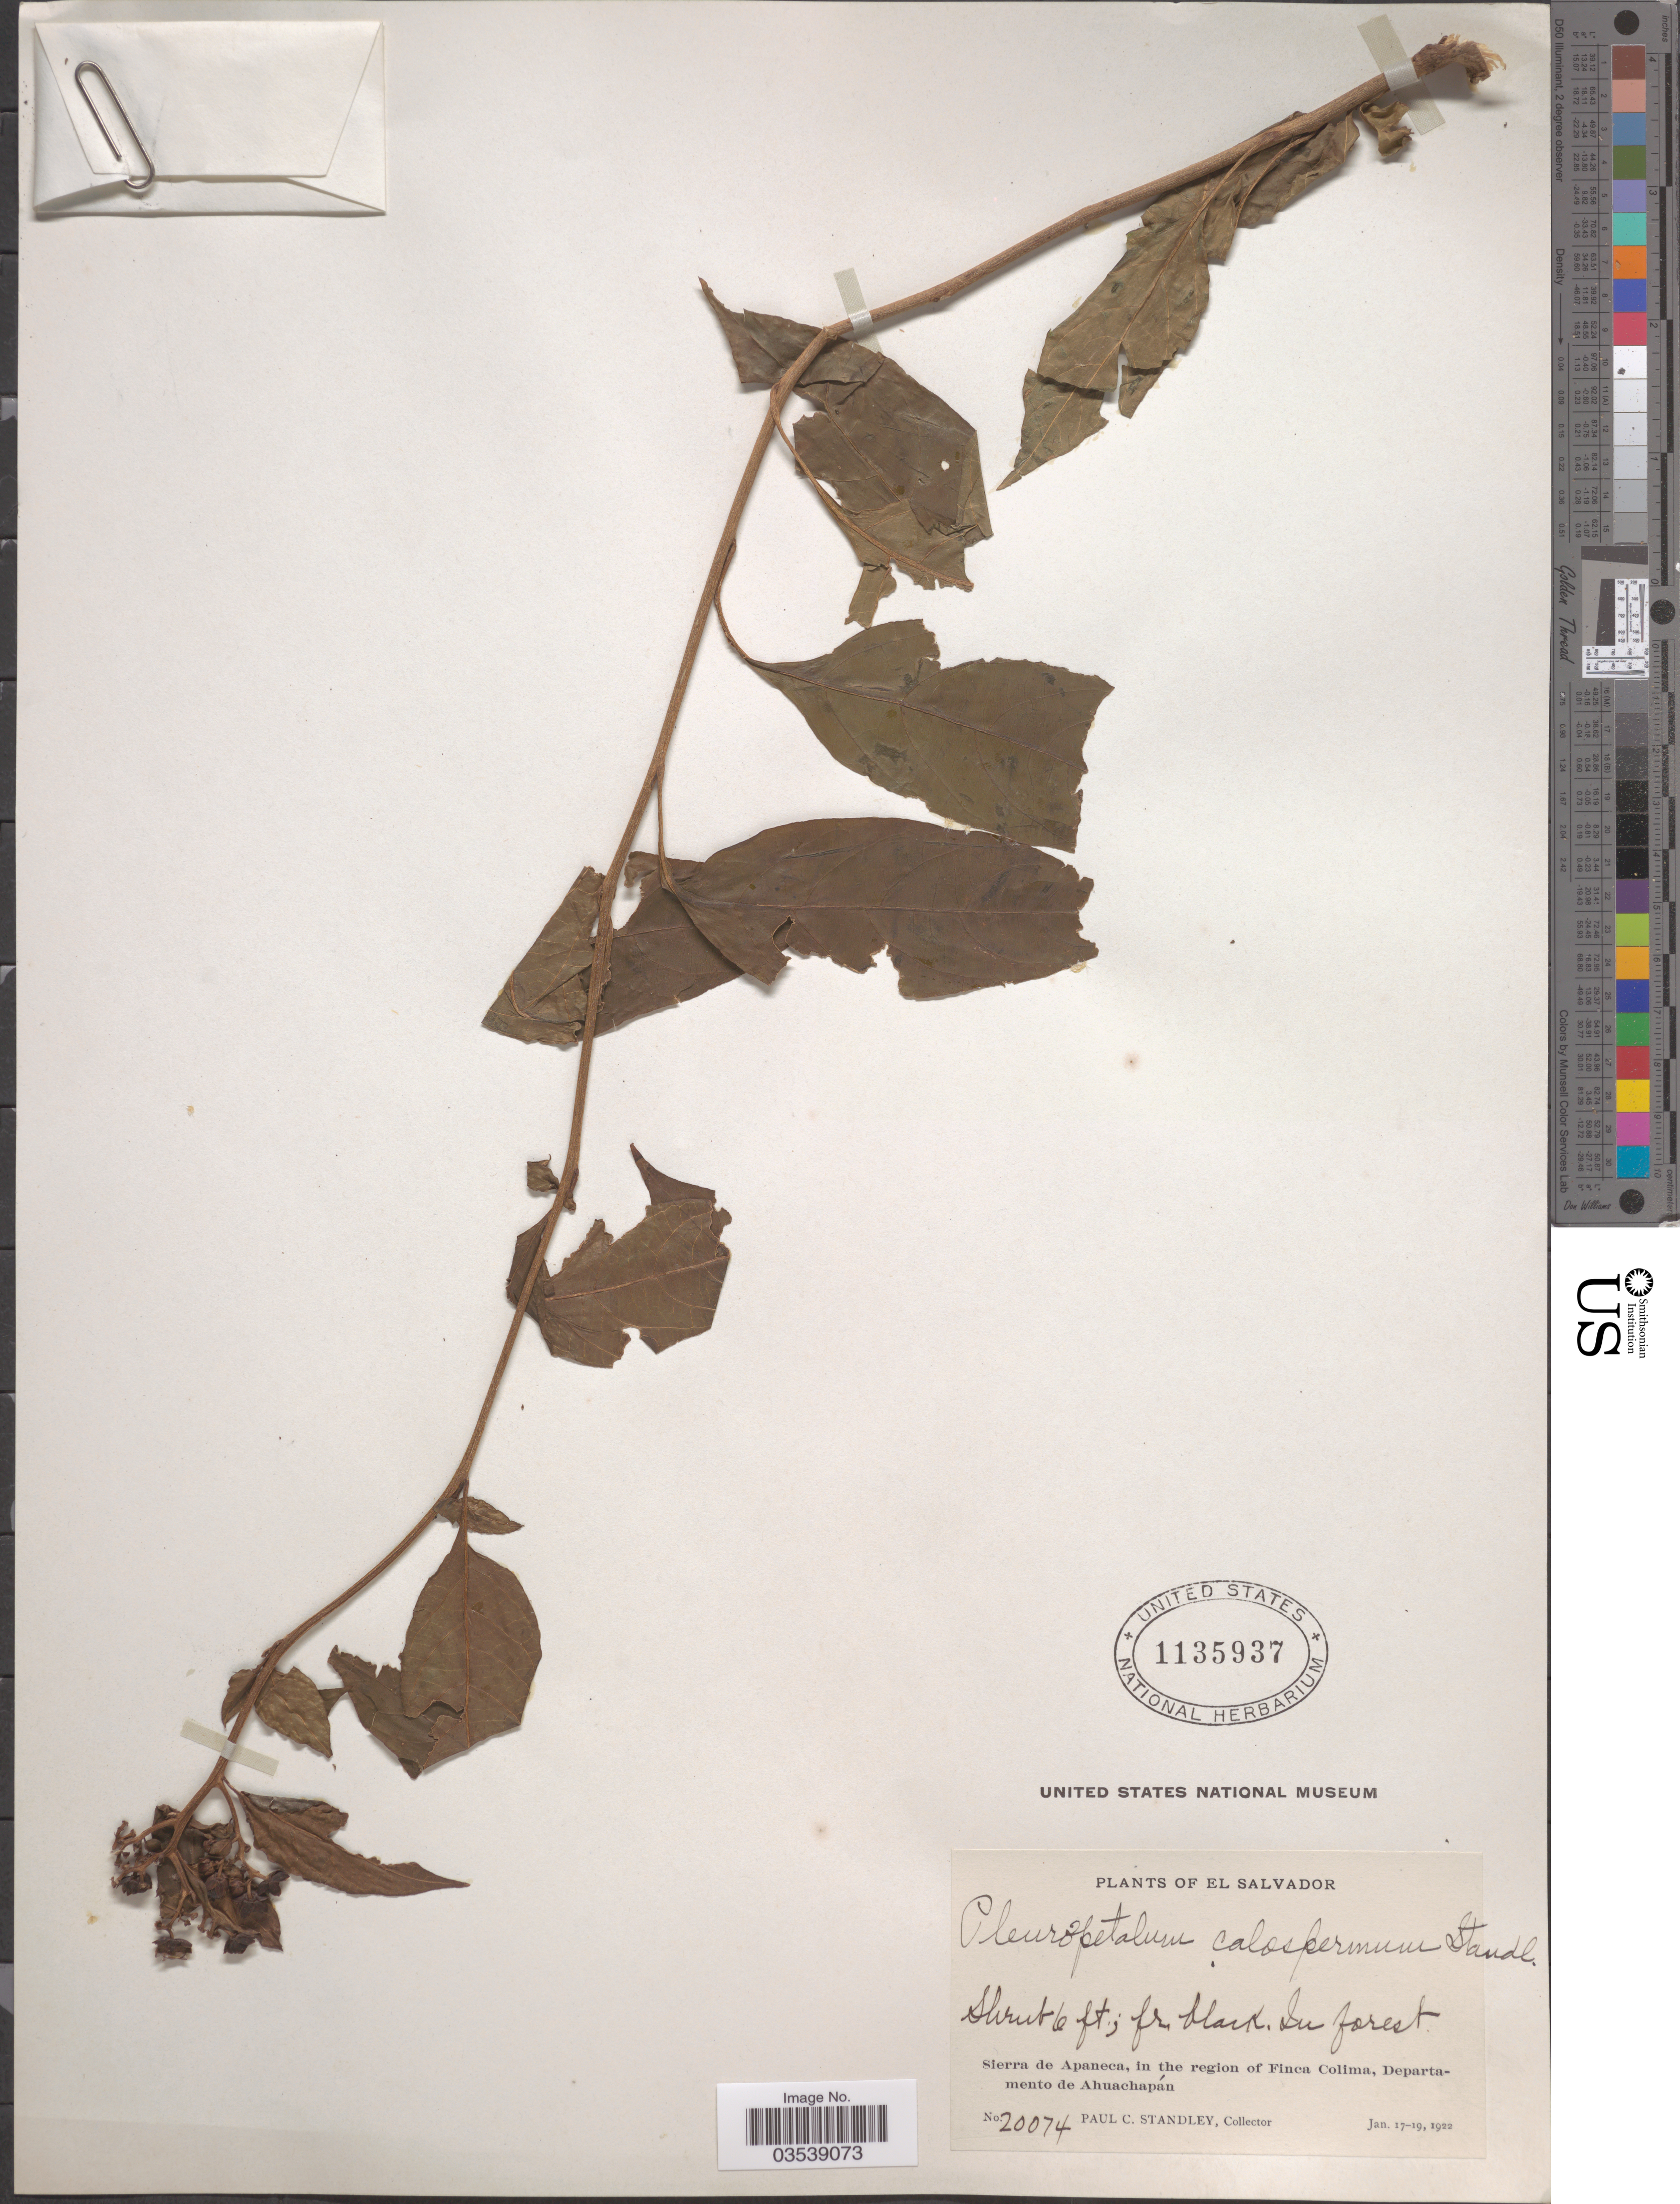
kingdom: Plantae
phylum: Tracheophyta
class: Magnoliopsida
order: Caryophyllales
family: Amaranthaceae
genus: Pleuropetalum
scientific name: Pleuropetalum calospermum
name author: Standl.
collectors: P. C. Standley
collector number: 20074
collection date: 1922-01-17/1922-01-19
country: El Salvador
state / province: Ahuachapan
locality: Sierra de Apaneca, in the region of Finca Colima, Departamento de Ahuachapán.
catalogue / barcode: US 1135937